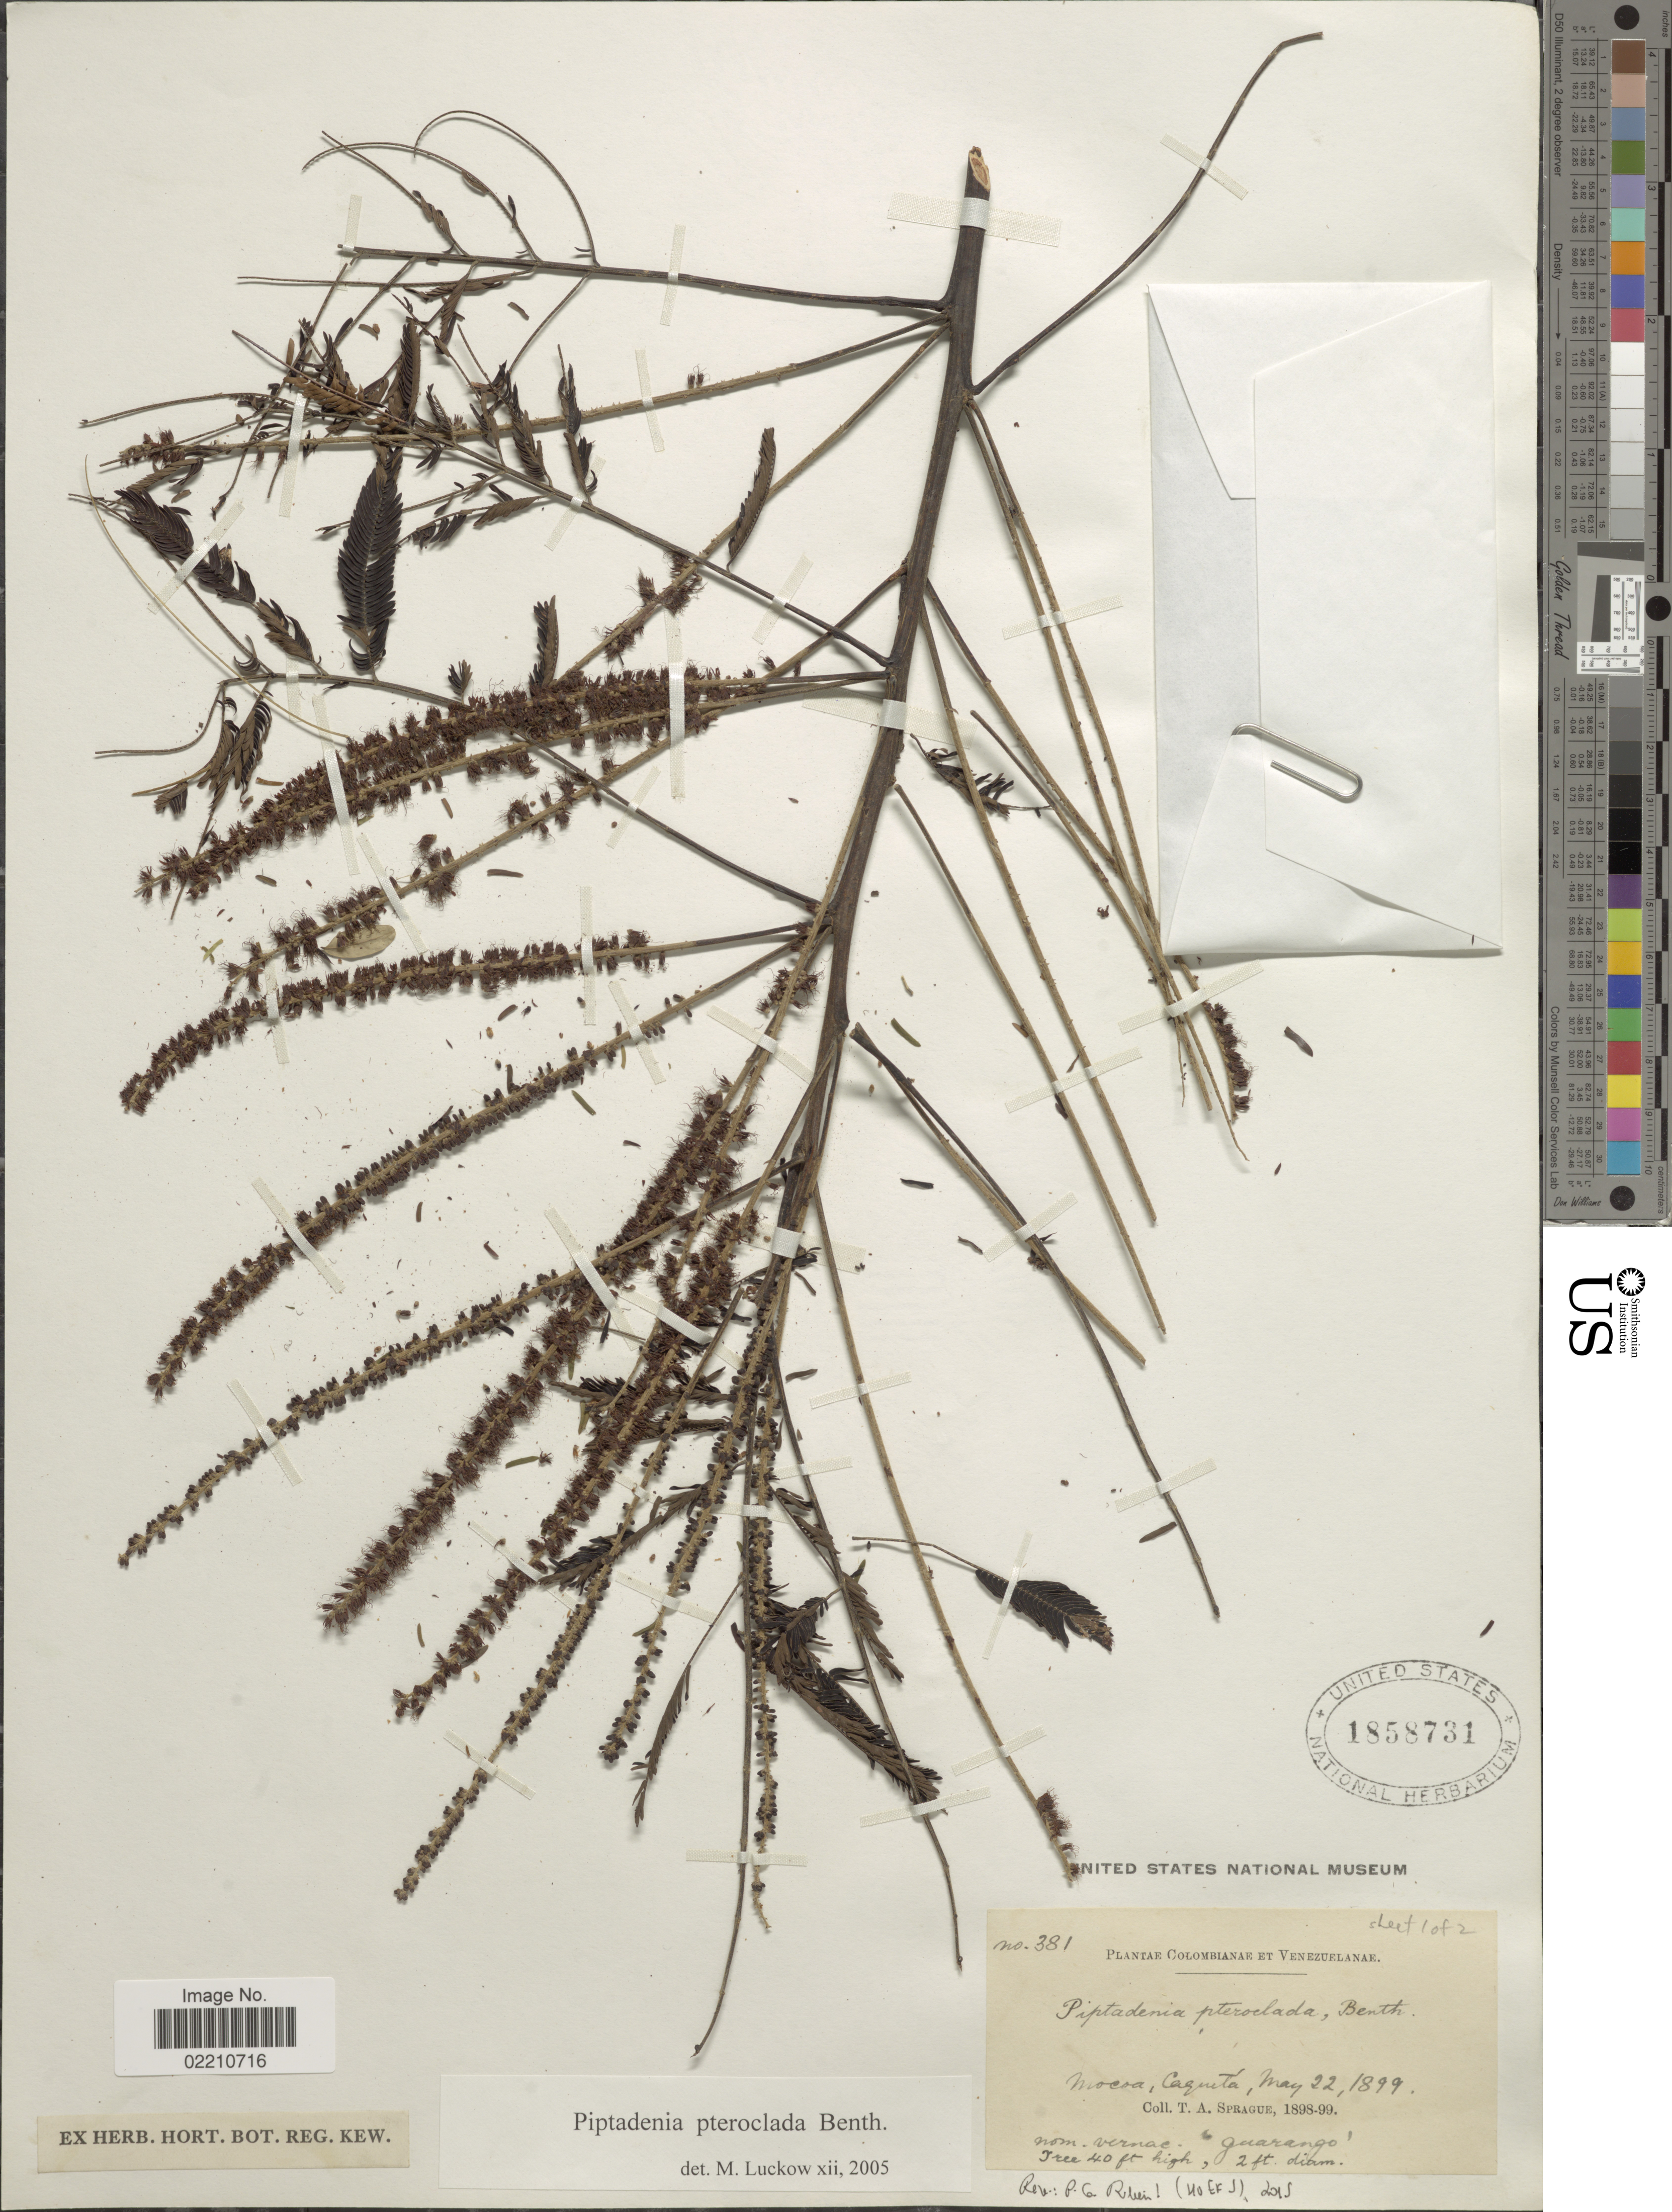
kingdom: Plantae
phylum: Tracheophyta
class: Magnoliopsida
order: Fabales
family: Fabaceae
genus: Piptadenia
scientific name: Piptadenia pteroclada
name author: Benth.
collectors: T. A. Sprague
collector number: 381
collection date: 1899-05-22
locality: Colombianae et Venezuelanae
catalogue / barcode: US 1858731